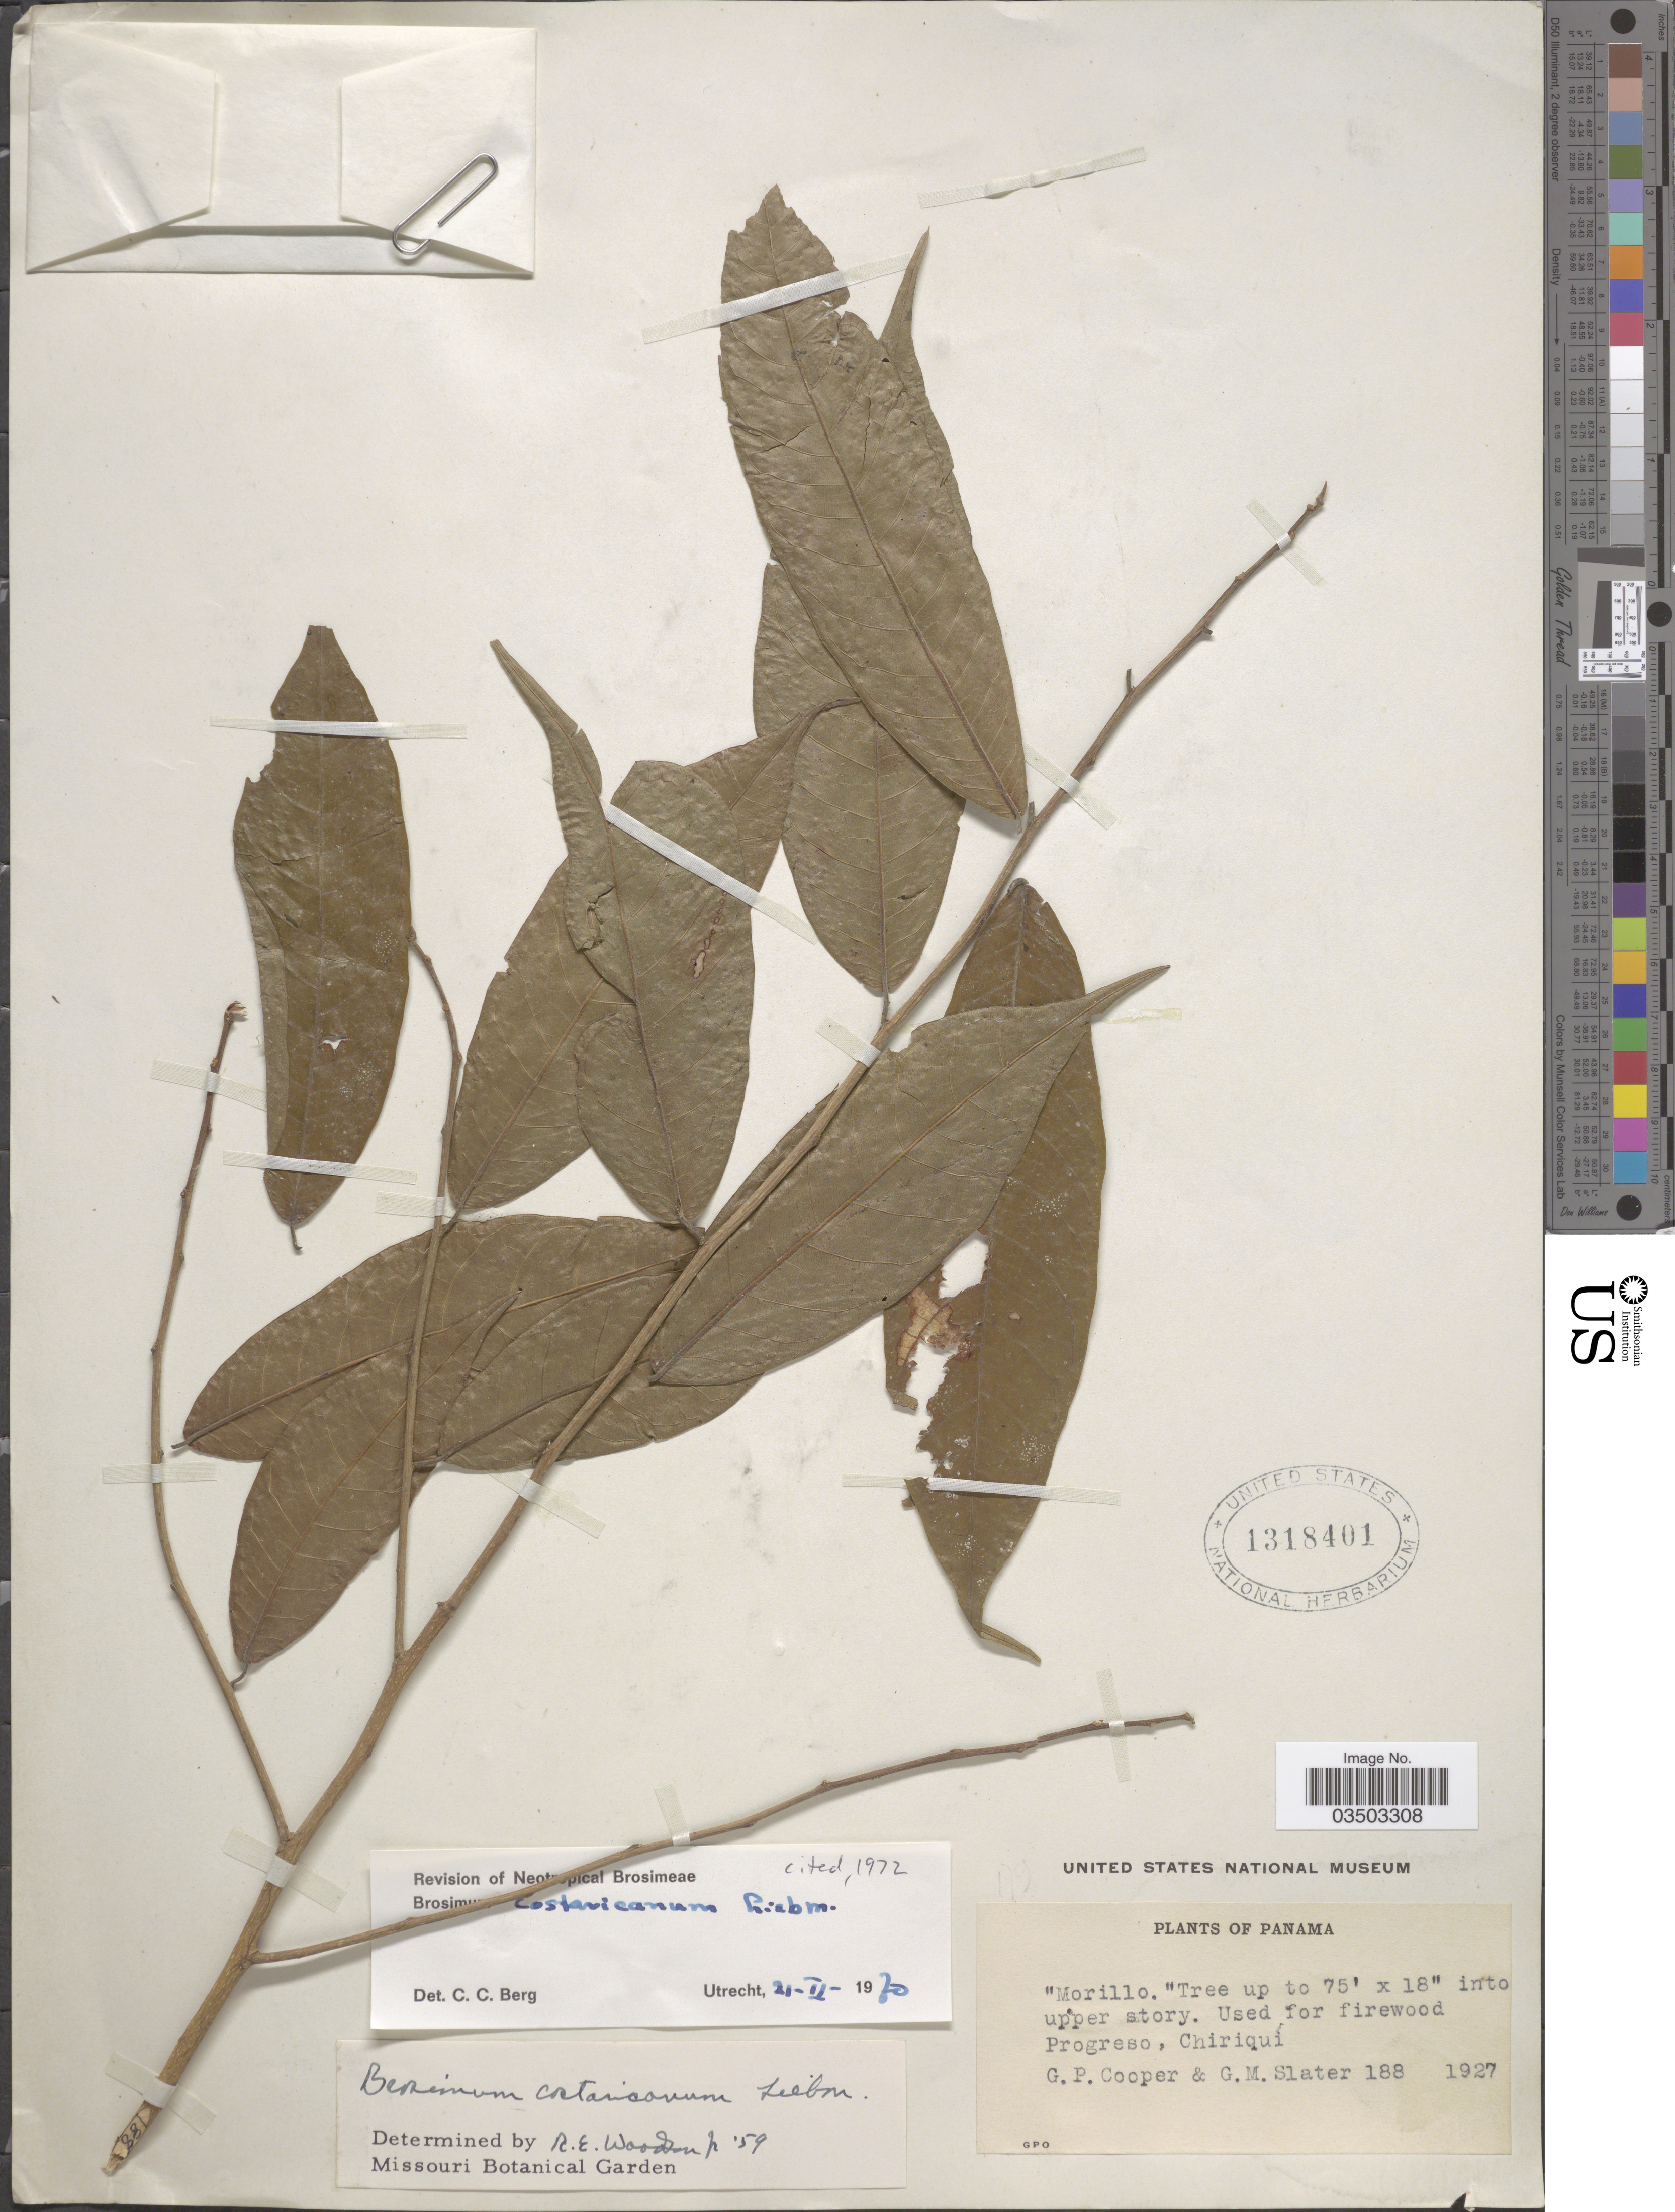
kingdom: Plantae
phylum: Tracheophyta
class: Magnoliopsida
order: Rosales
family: Moraceae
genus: Brosimum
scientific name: Brosimum costaricanum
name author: Liebm.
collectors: G. Cooper & G. Slater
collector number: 188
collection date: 1927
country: Panama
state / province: Chiriqui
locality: Progreso.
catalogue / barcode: US 1318401